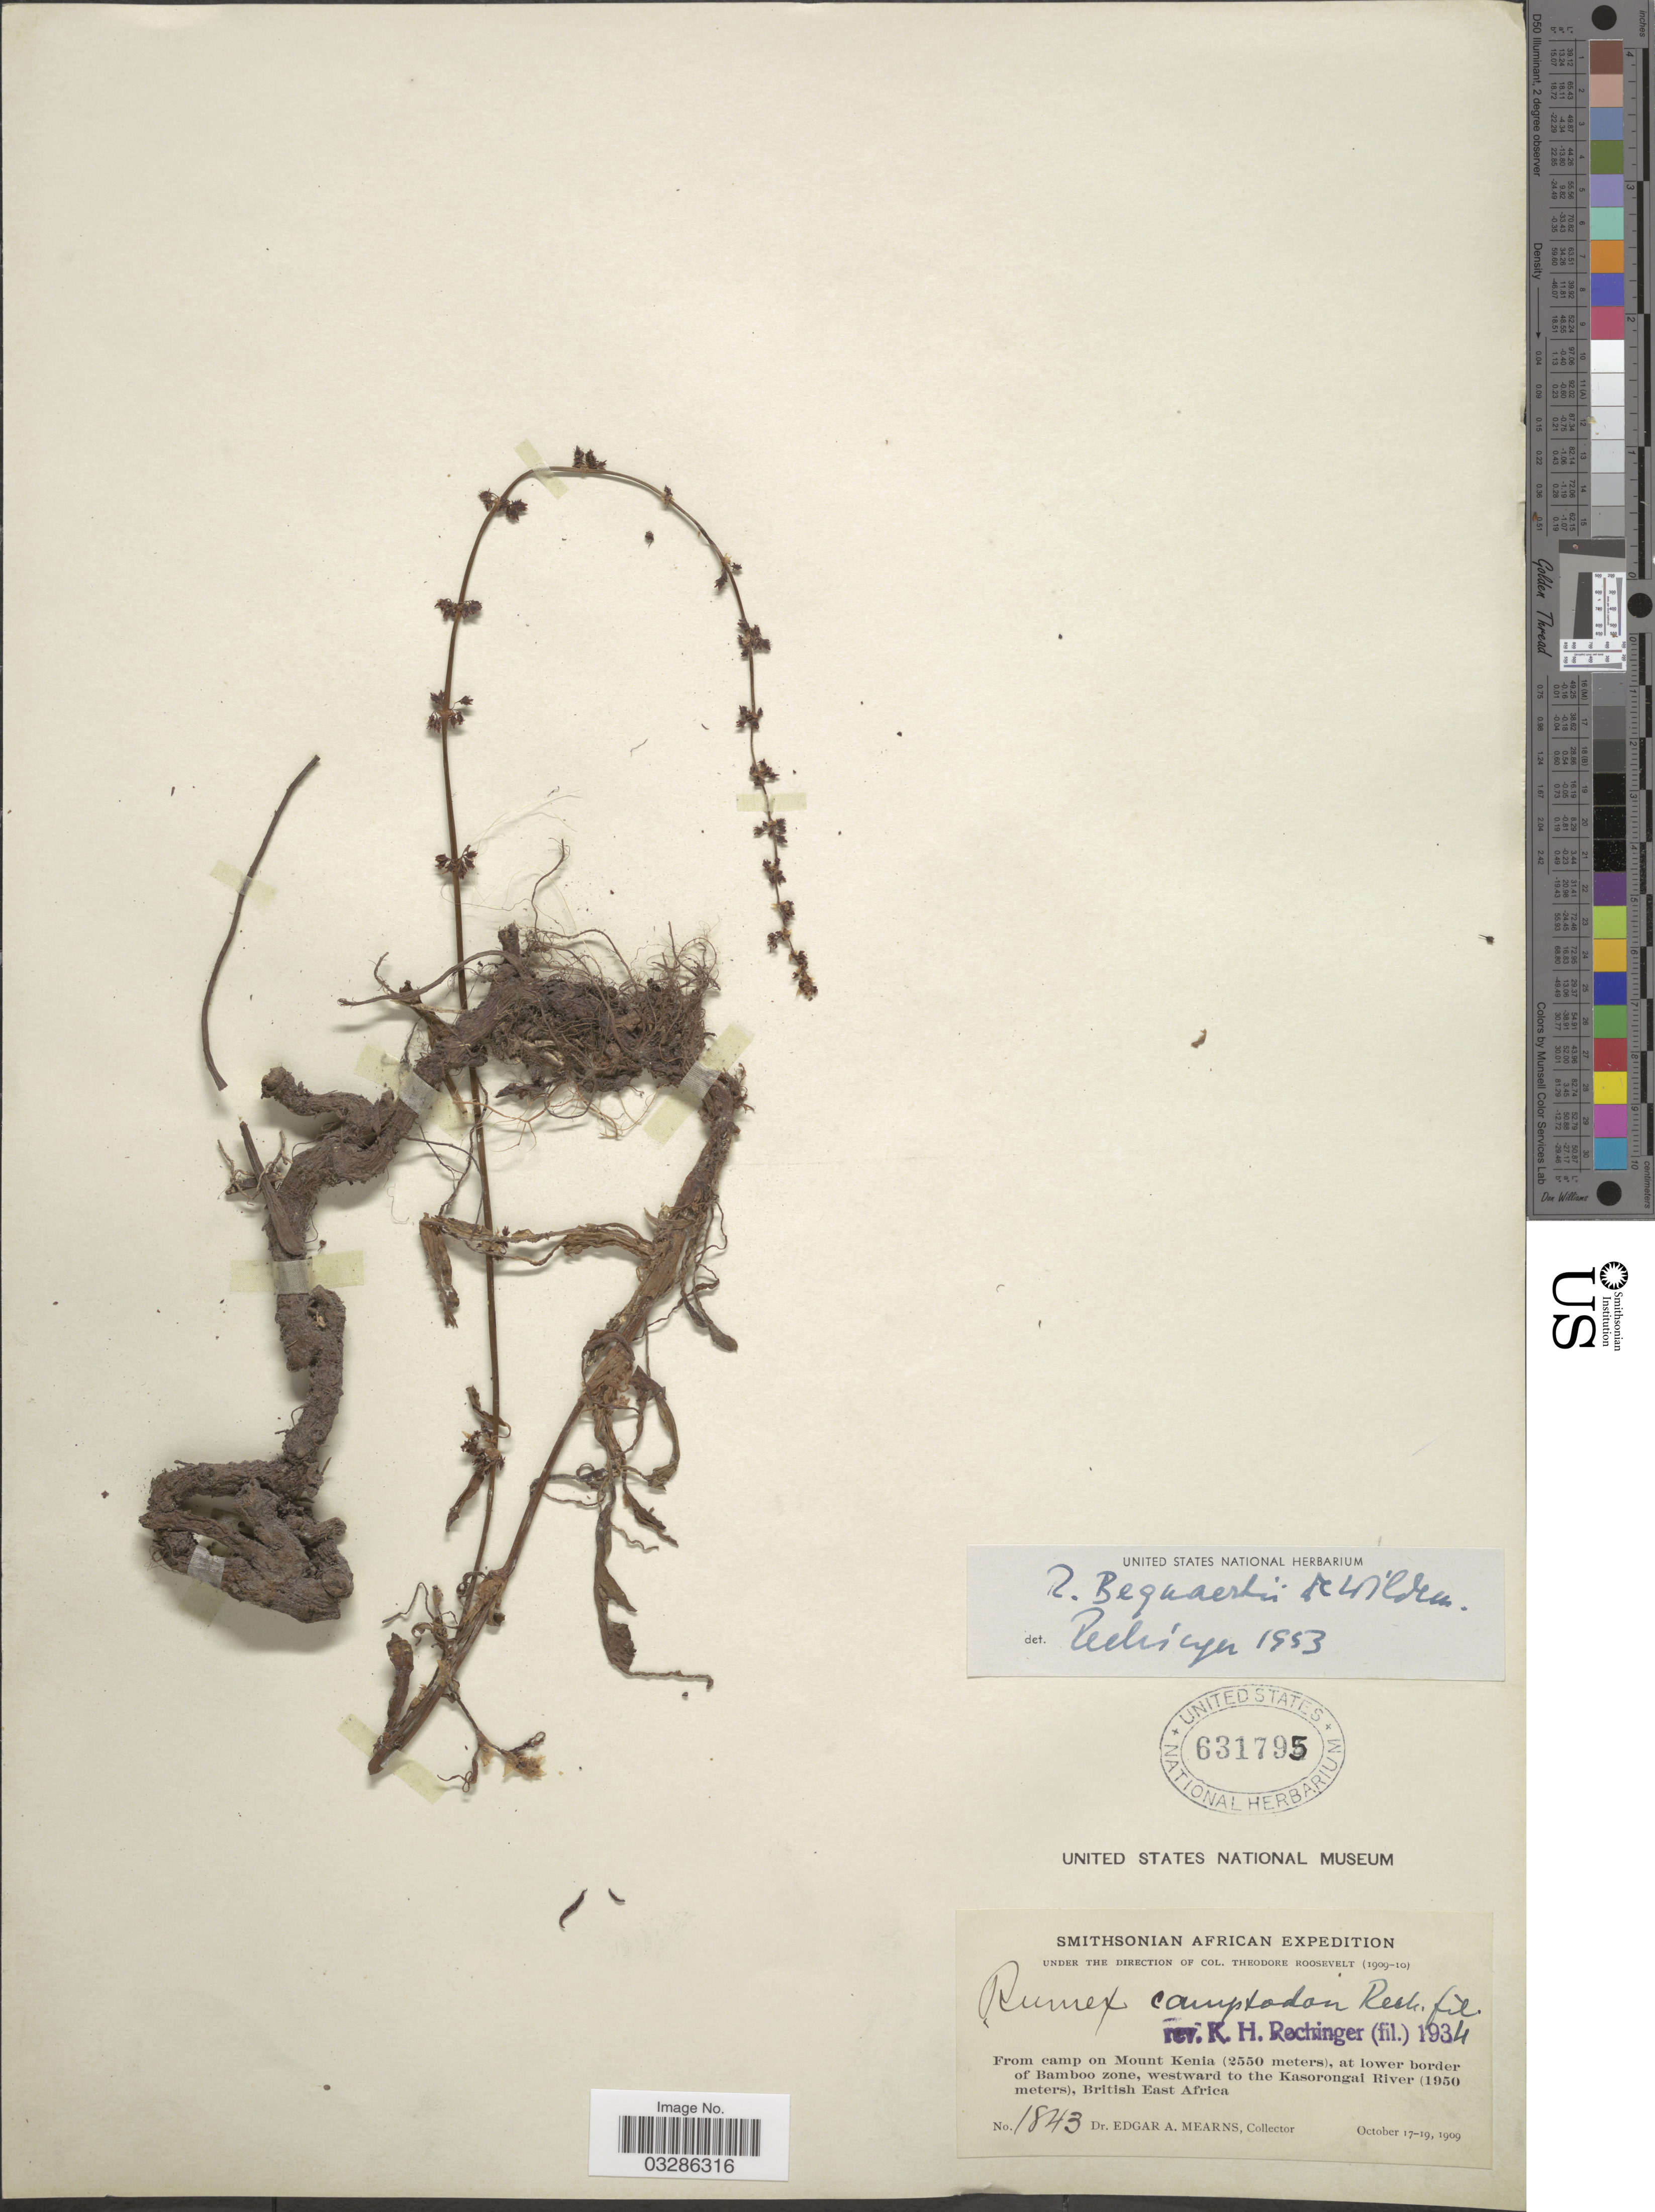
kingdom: Plantae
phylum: Tracheophyta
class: Magnoliopsida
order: Caryophyllales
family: Polygonaceae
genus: Rumex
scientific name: Rumex bequaertii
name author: De Wild.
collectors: E. A. Mearns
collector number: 1843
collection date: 1909-10-17/1909-10-19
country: Kenya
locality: From camp on Mount Kenia, at lower border of Bamboo zone, westward to the Kasorongai River, British East Africa.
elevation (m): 1950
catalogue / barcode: US 631795